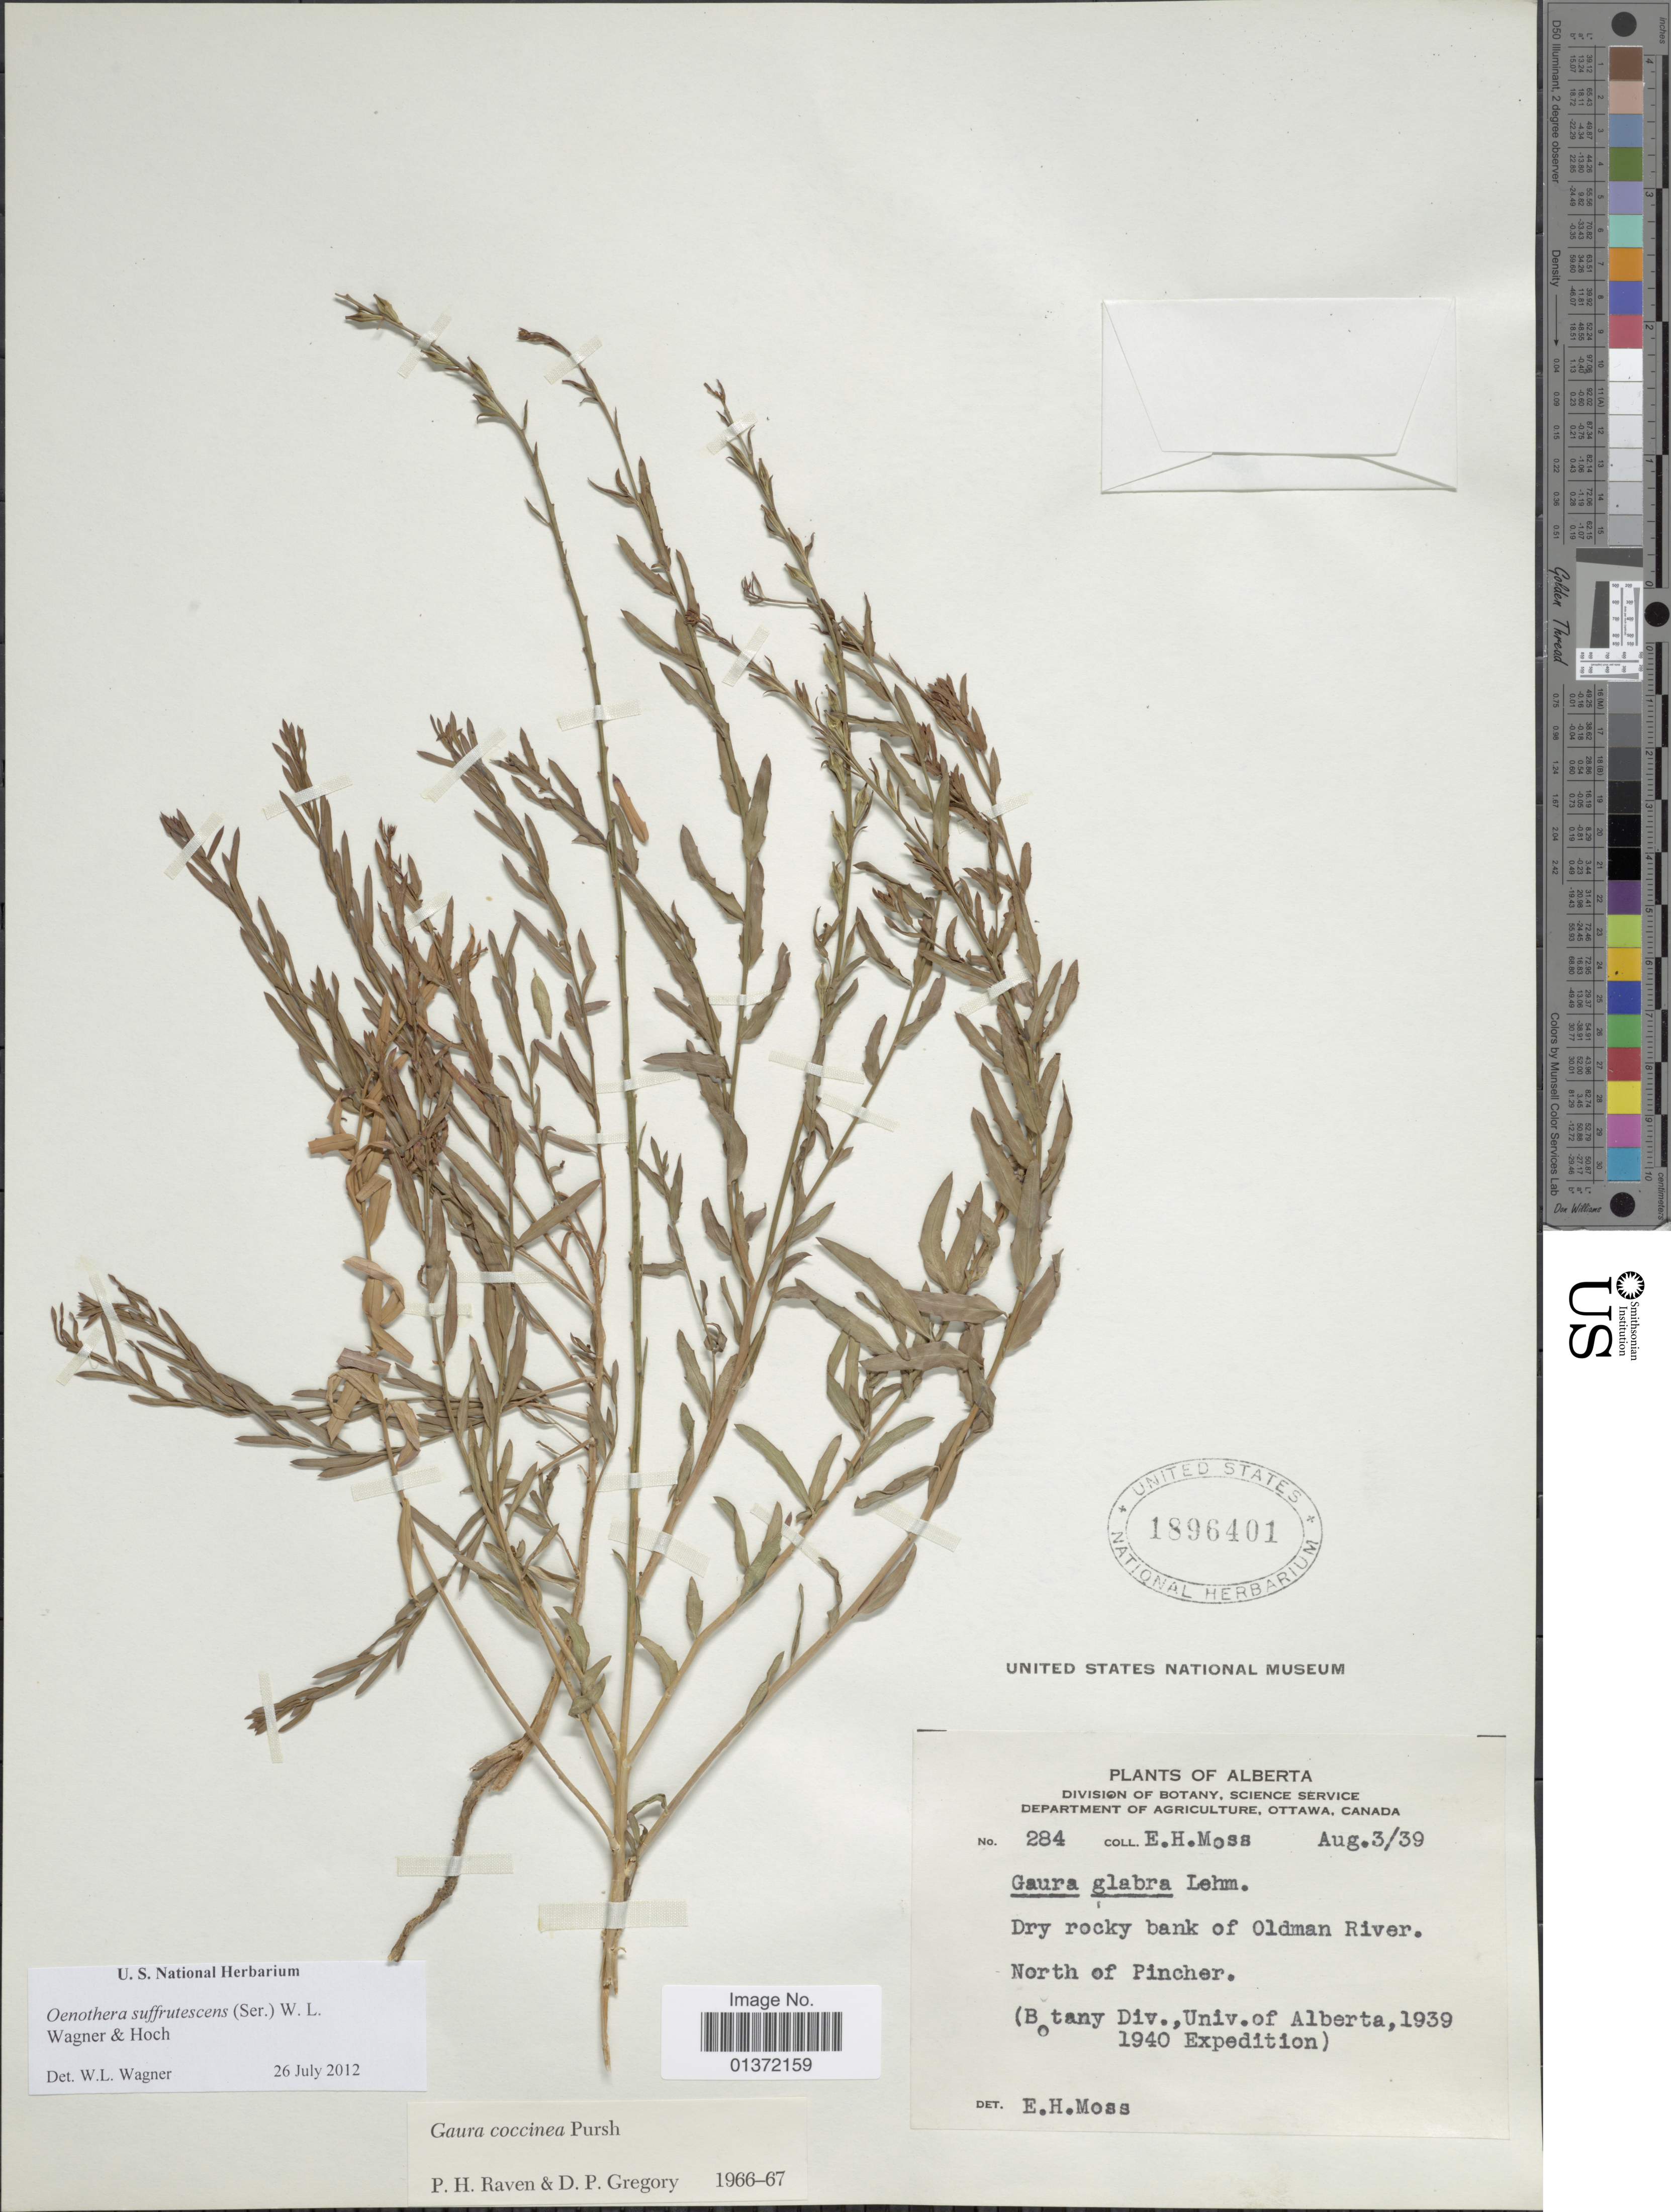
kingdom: Plantae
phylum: Tracheophyta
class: Magnoliopsida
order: Myrtales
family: Onagraceae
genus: Oenothera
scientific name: Oenothera suffrutescens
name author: (Ser.) W.L. Wagner & Hoch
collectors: E. Moss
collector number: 284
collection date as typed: Transcribed d/m/y: 3/8/39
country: Canada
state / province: Alberta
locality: North of Pincher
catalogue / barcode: US 1896401